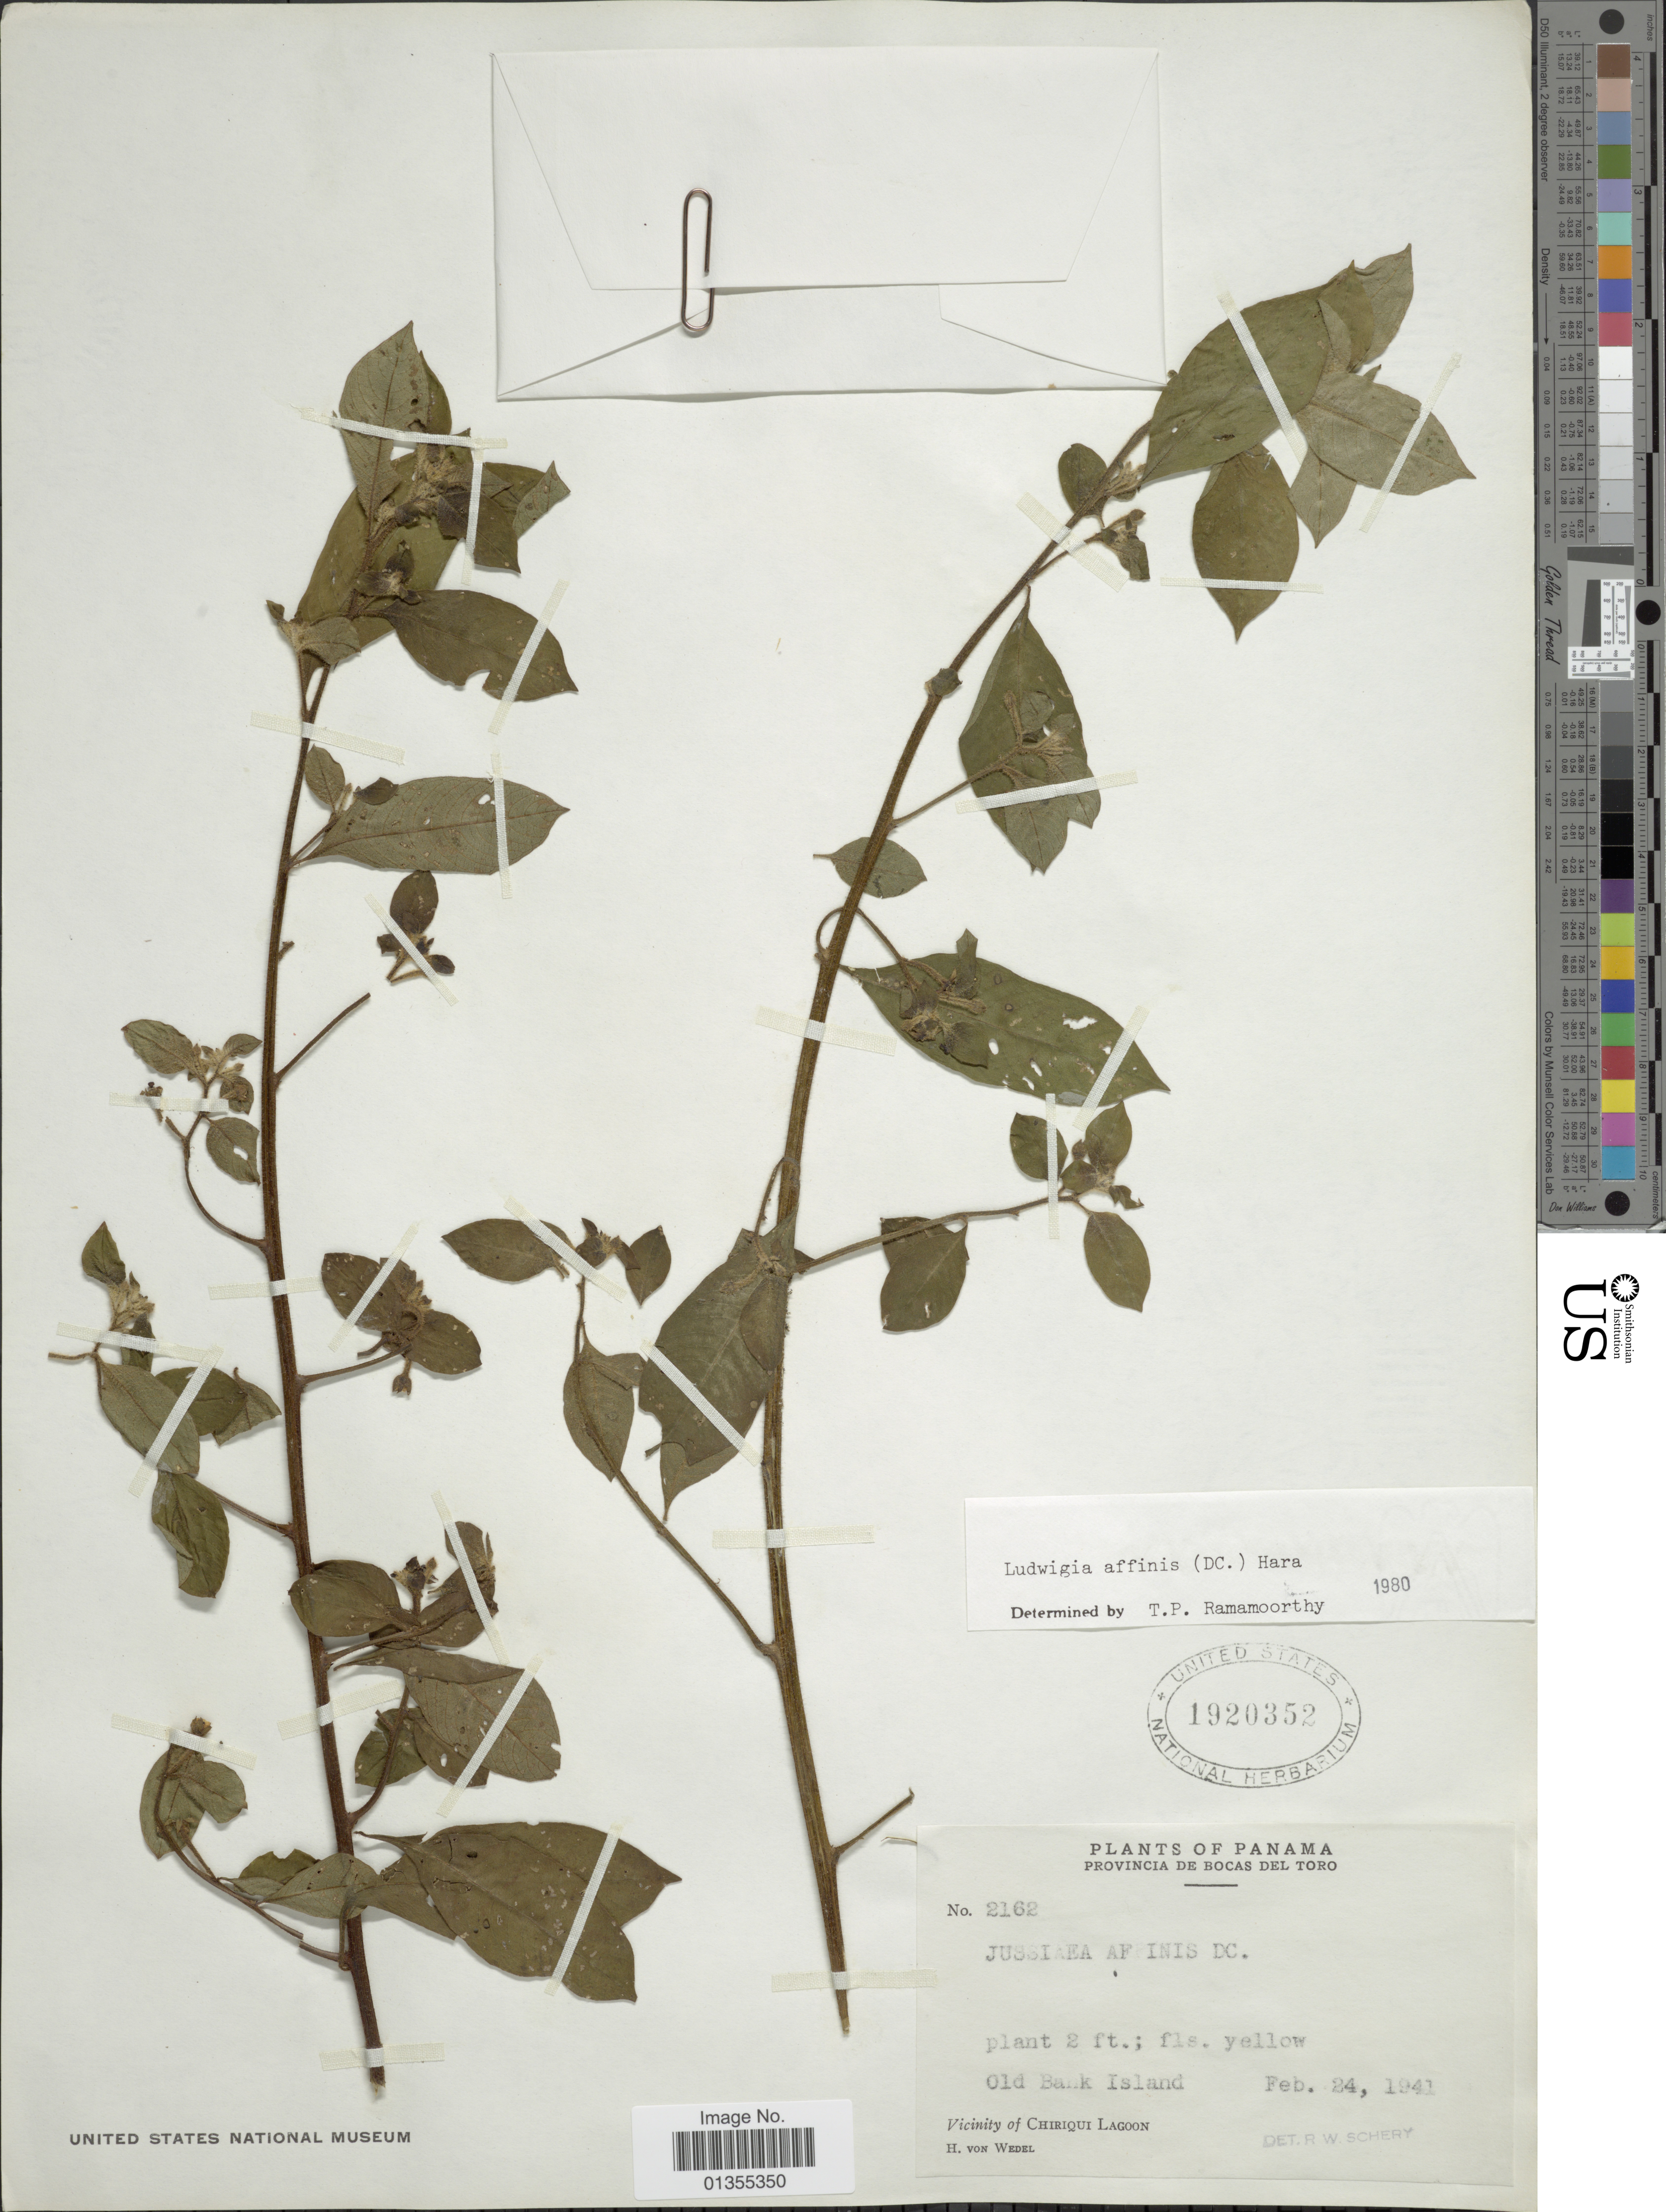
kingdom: Plantae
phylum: Tracheophyta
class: Magnoliopsida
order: Myrtales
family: Onagraceae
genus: Ludwigia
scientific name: Ludwigia affinis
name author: (DC.) H. Hara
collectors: H. von Wedel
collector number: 2162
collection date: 1941-02-24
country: Panama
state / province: Bocas del Toro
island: Bastimentos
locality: Provincia de Bocas del Toro. Old Bank Island. Vicinity of Chiriqui Lagoon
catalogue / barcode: US 1920352